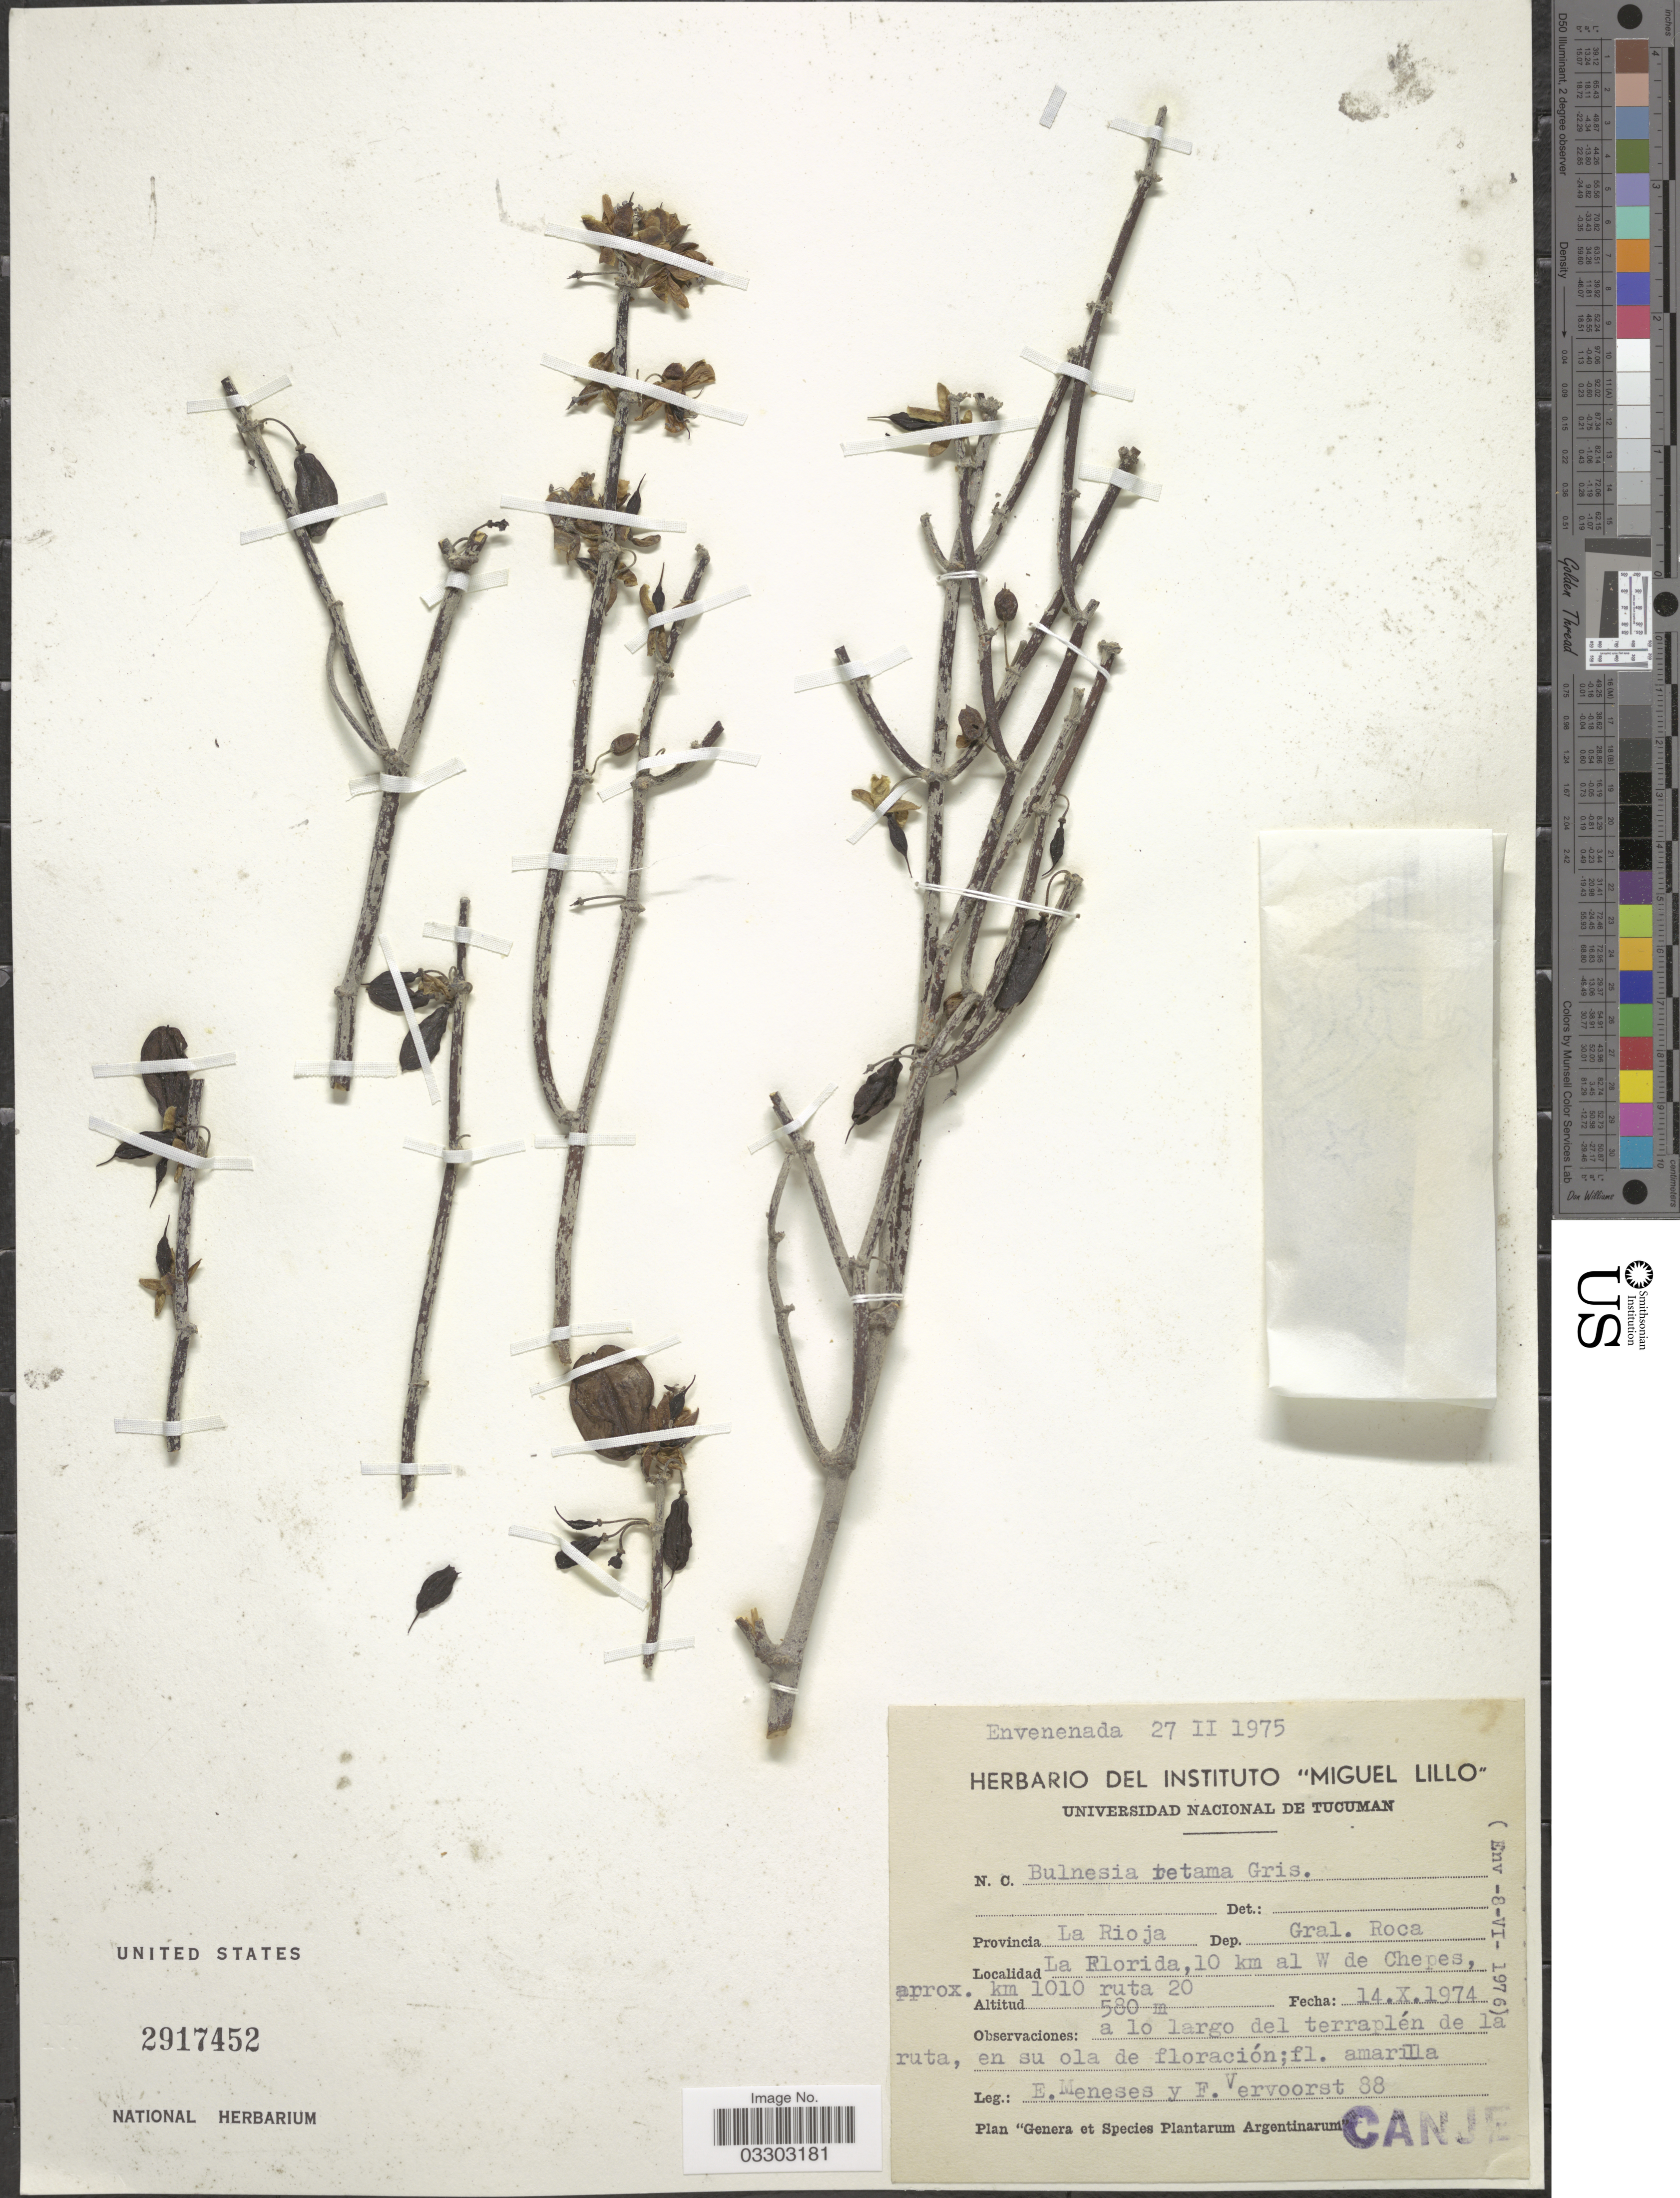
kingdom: Plantae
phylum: Tracheophyta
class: Magnoliopsida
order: Zygophyllales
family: Zygophyllaceae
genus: Bulnesia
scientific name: Bulnesia retama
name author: (Gillies ex Hook. & Arn.) Griseb.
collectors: E. Meneses & F. Vervoorst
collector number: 88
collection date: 1974-10-14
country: Argentina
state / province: La Rioja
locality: Dep. Gral. Roca. La Florida, 10 km al W de Chepes, aprox. km 1010 ruta 20.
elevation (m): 580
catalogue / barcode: US 2917452